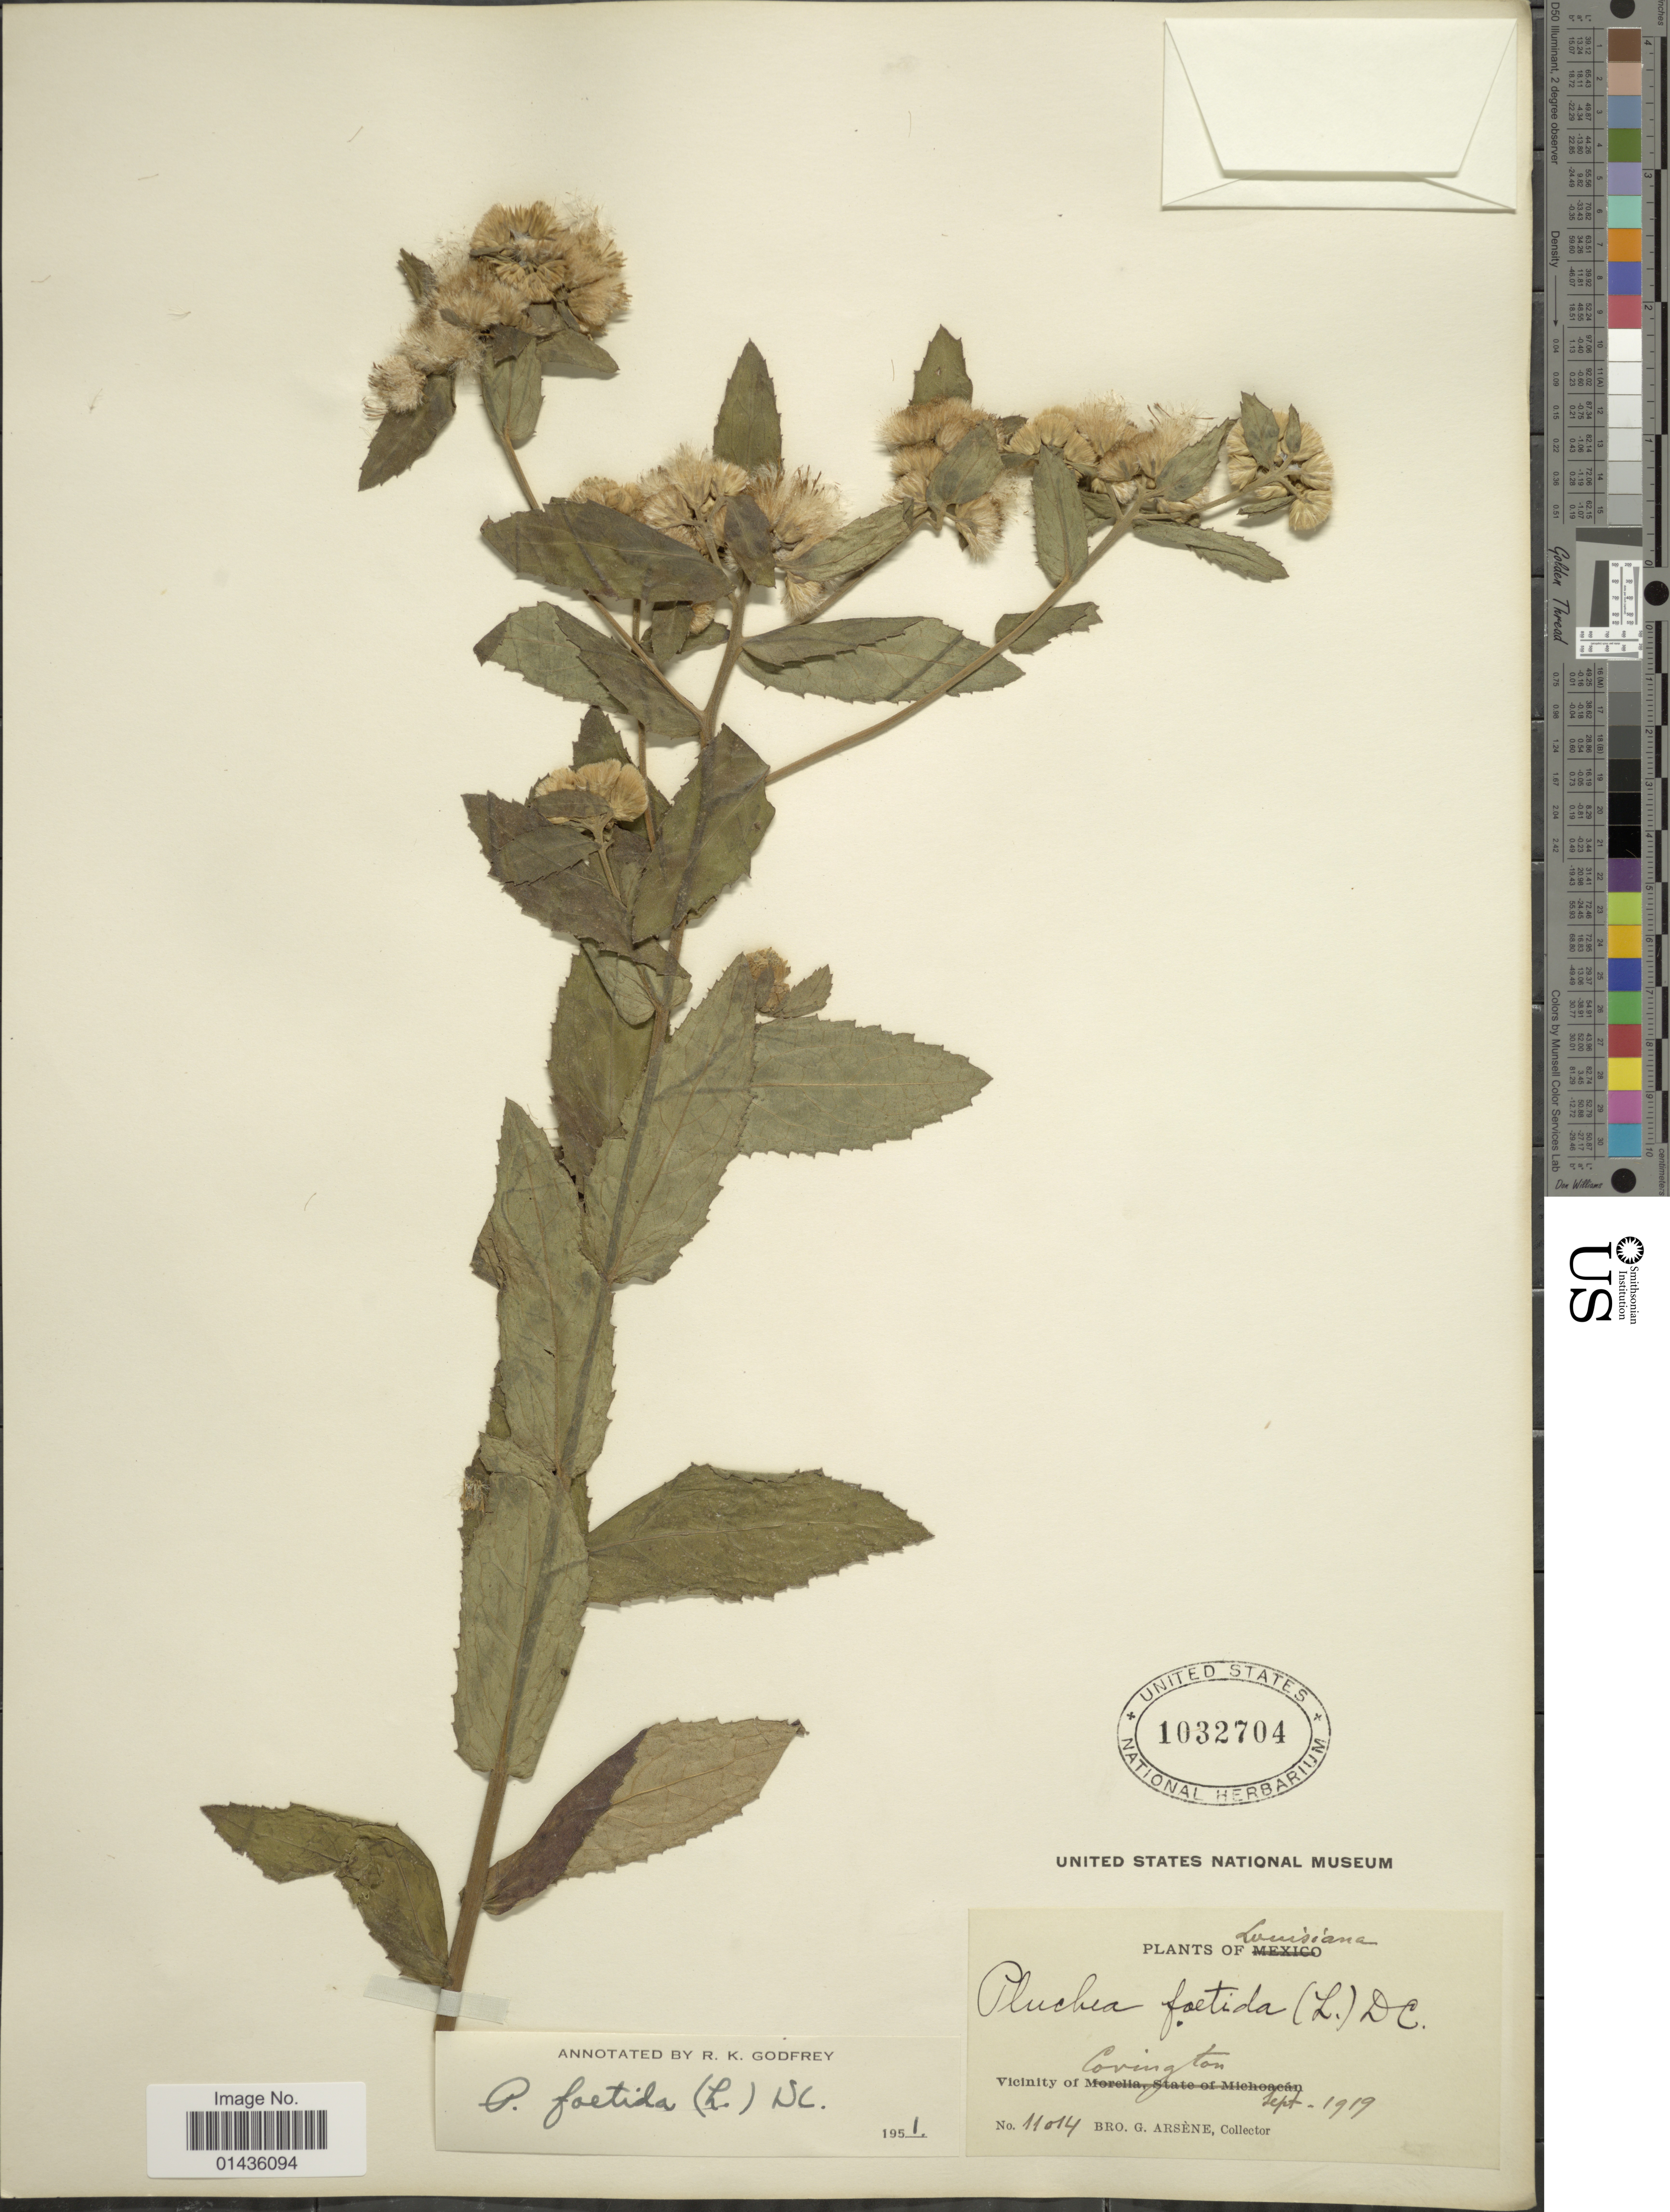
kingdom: Plantae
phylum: Tracheophyta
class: Magnoliopsida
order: Asterales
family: Asteraceae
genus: Pluchea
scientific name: Pluchea foetida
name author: (L.) DC.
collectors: Bro. G. Arsène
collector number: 11014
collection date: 1919-09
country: United States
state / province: Louisiana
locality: Vicinity of Covington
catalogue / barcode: US 1032704